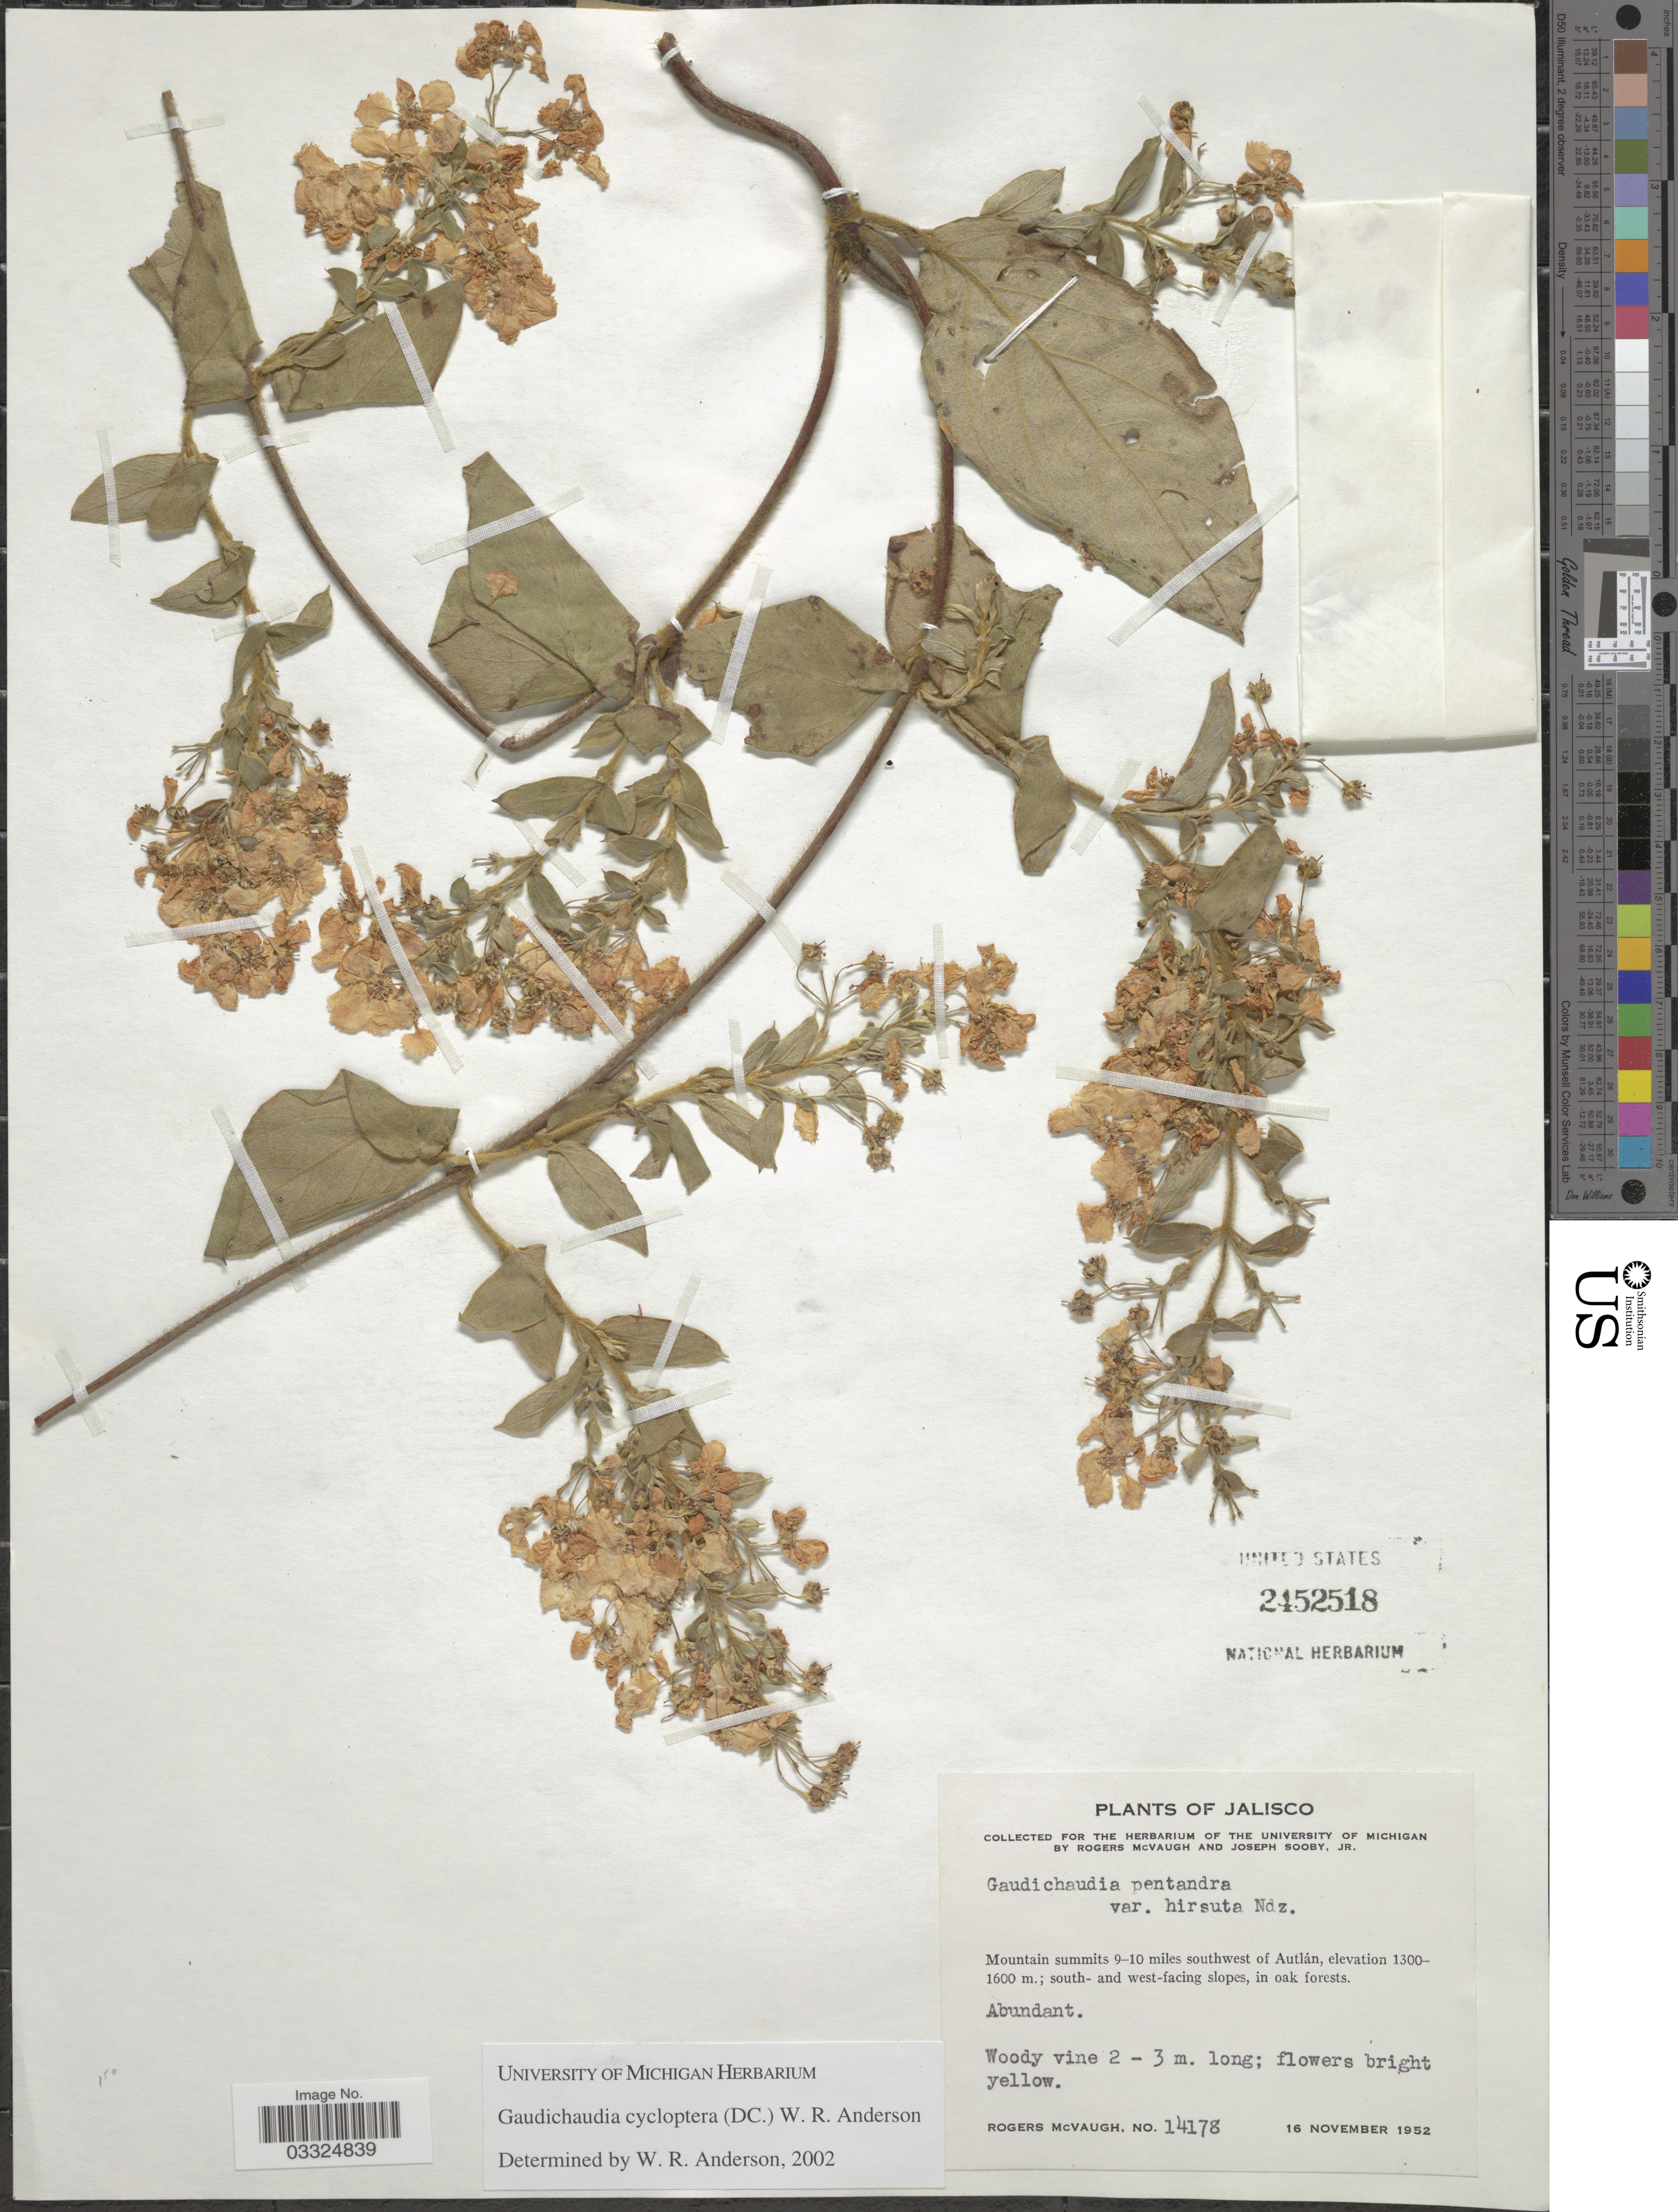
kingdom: Plantae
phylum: Tracheophyta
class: Magnoliopsida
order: Malpighiales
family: Malpighiaceae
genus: Gaudichaudia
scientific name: Gaudichaudia cycloptera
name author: (Moc. & Sessé ex DC.) W.R. Anderson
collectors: R. McVaugh & J. Sooby Jr.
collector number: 14178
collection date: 1952-11-16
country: Mexico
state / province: Jalisco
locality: Mountain summits 9-10 miles southwest of Autlán; south- and west-facing slopes.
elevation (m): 1300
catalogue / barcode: US 2452518